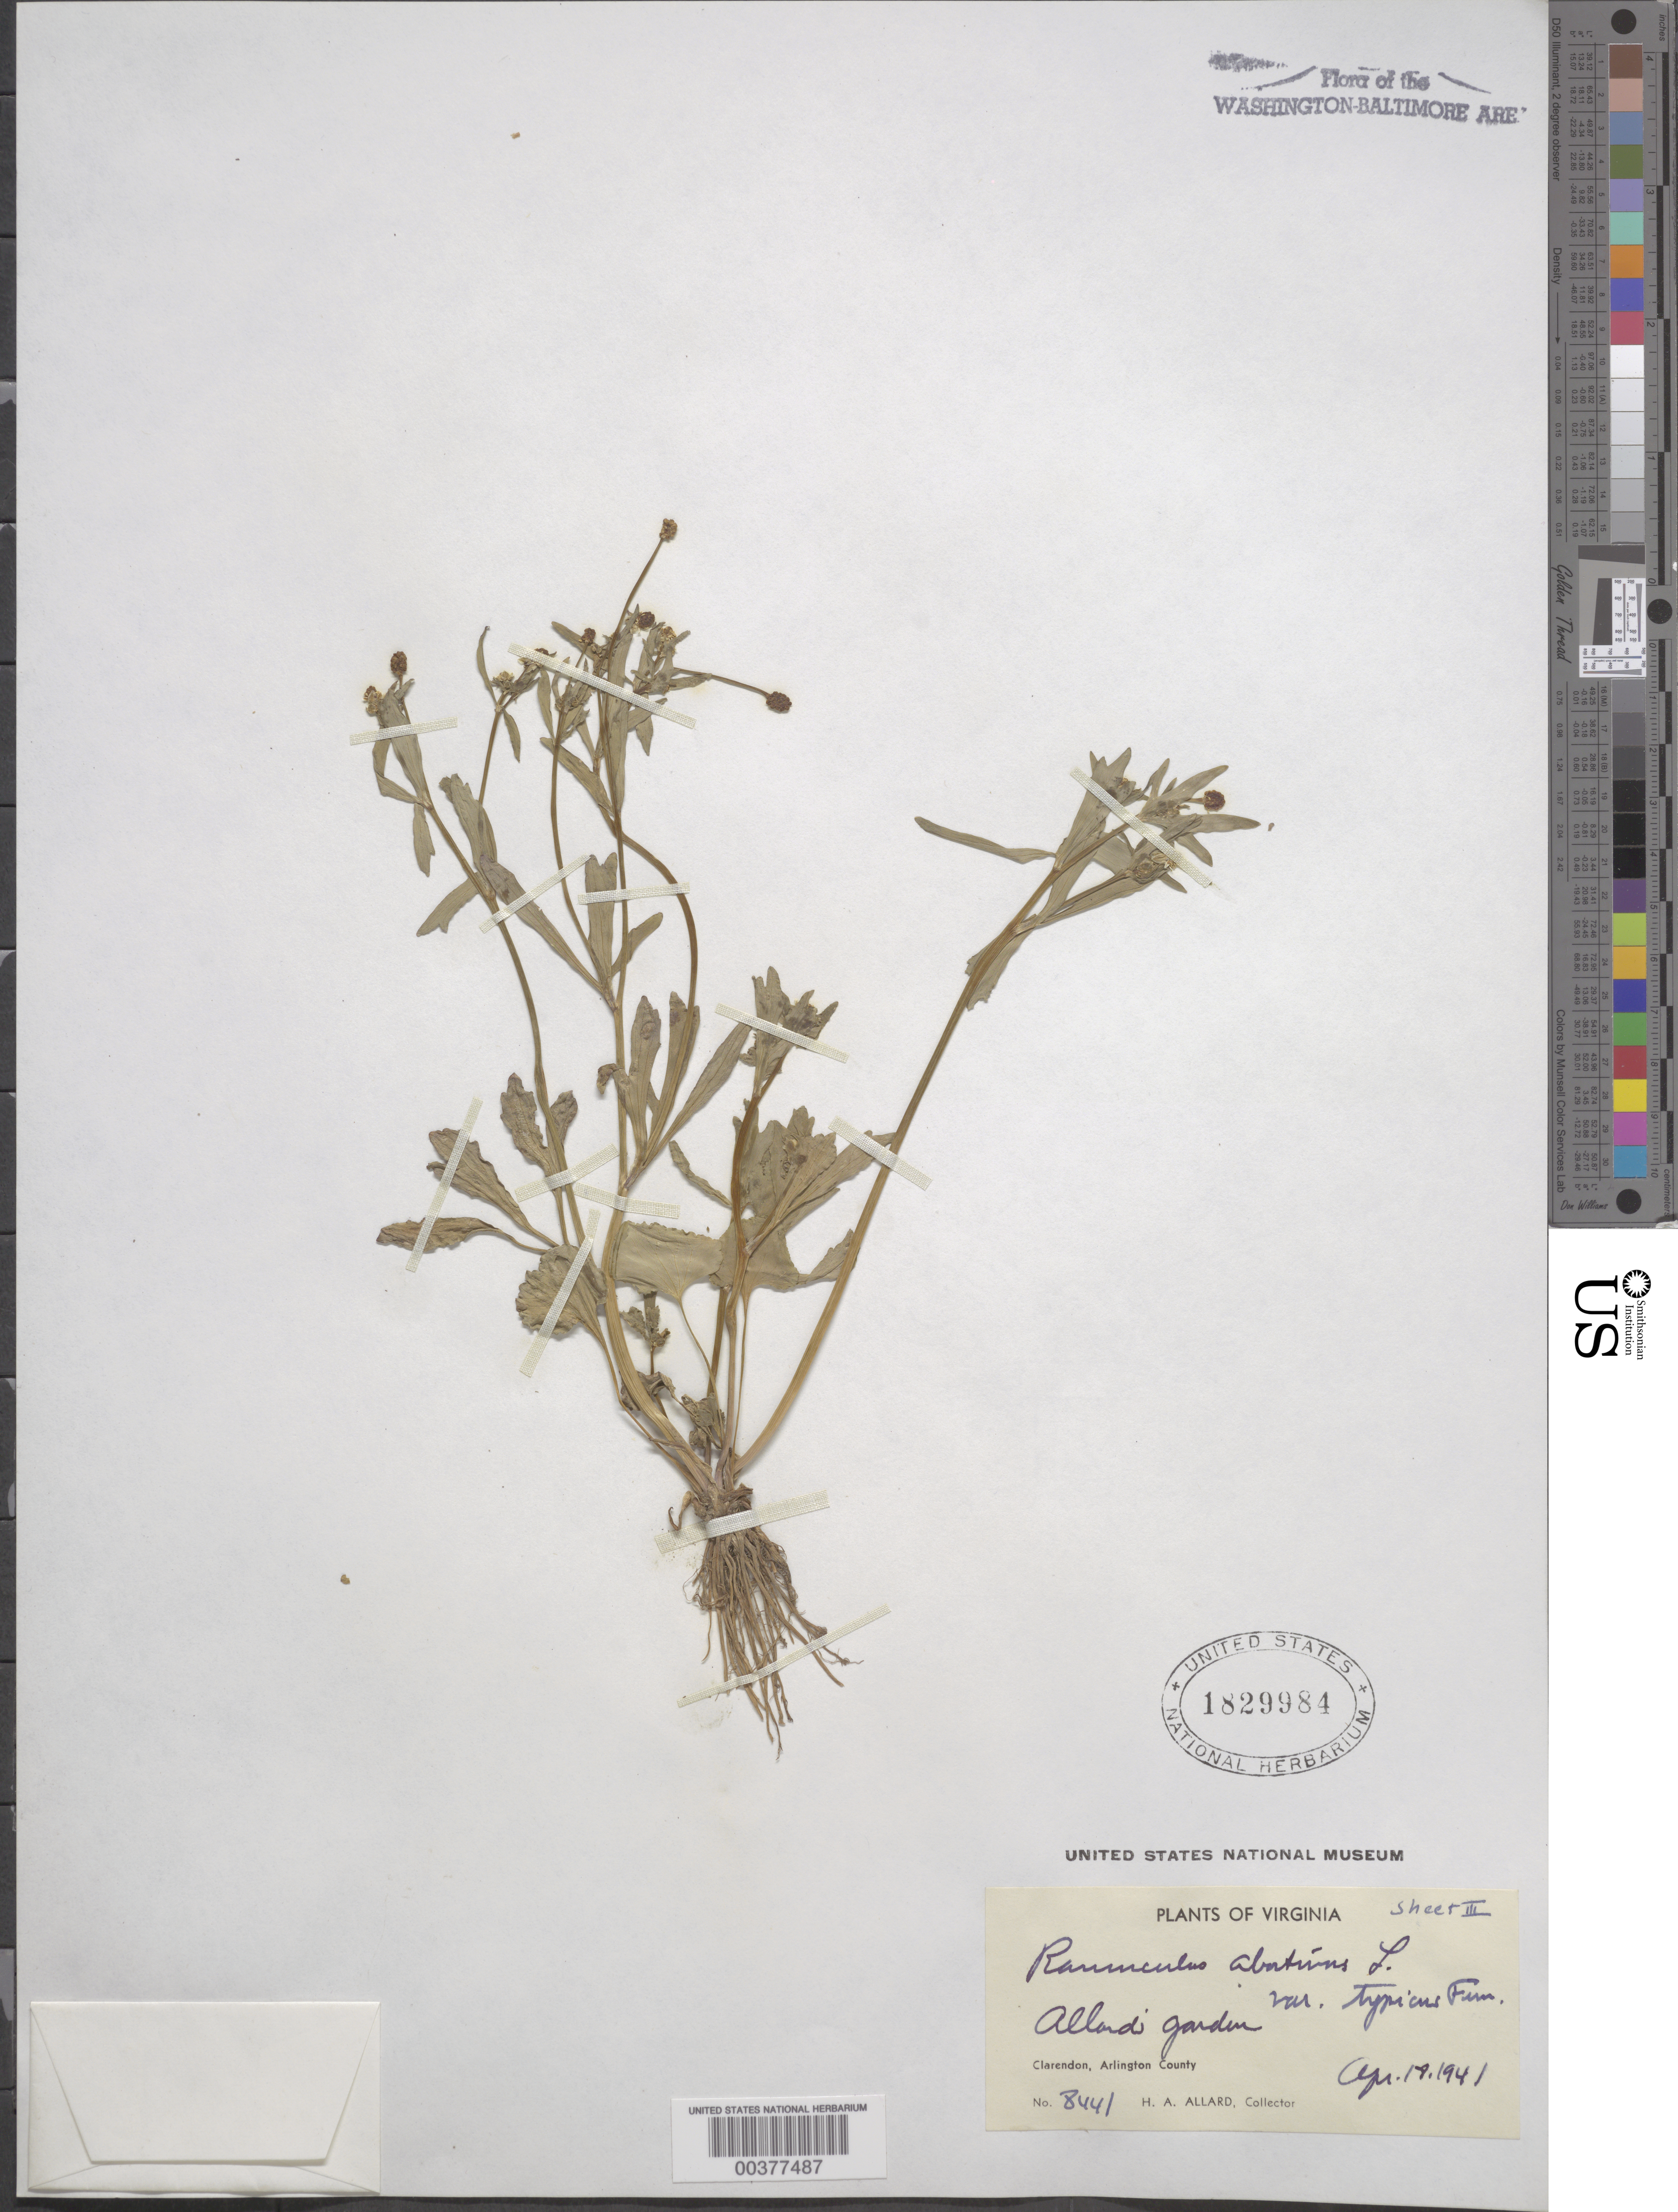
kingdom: Plantae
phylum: Tracheophyta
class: Magnoliopsida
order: Ranunculales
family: Ranunculaceae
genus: Ranunculus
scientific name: Ranunculus abortivus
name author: L.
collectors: H. A. Allard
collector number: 8441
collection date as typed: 18 Apr 1941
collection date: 1941-04-18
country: United States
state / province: Virginia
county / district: Arlington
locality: Clarendon, Allards Garden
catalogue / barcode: US 1829984